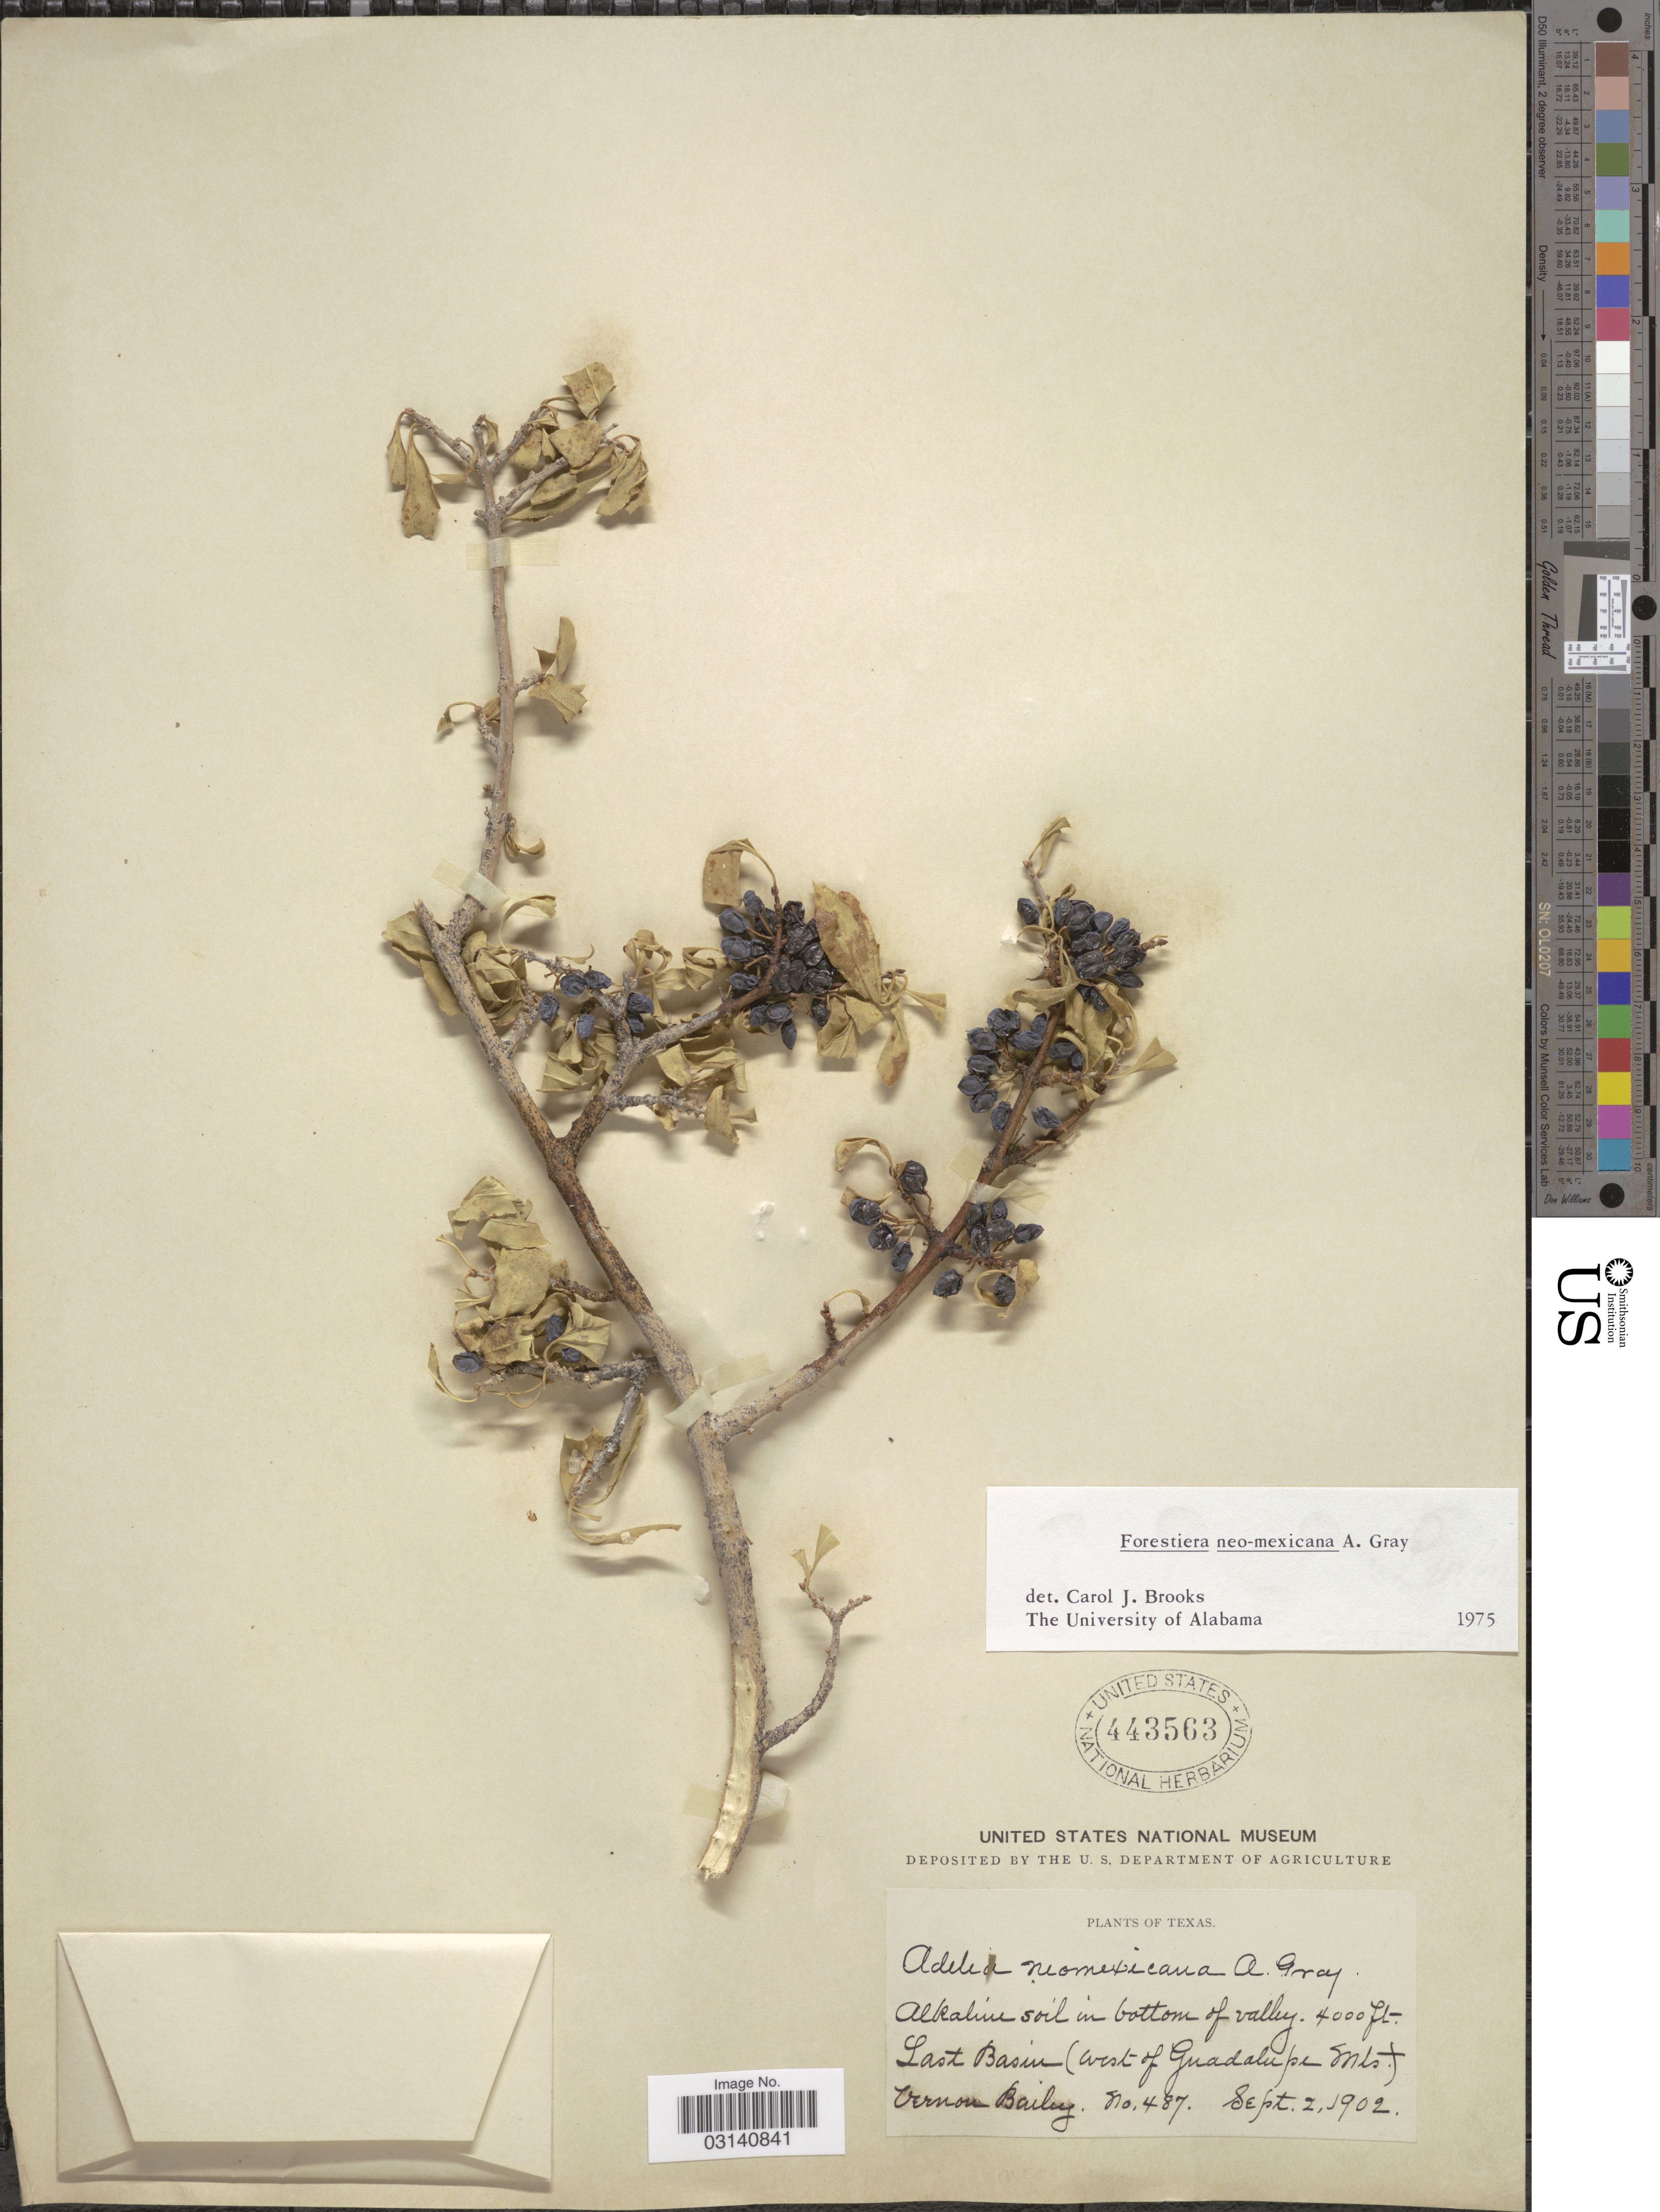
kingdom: Plantae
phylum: Tracheophyta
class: Magnoliopsida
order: Lamiales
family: Oleaceae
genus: Forestiera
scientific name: Forestiera neomexicana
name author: A. Gray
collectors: V. O. Bailey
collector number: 487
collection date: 1902-09-02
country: United States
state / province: Texas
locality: Last Basin (west of Guadalupe Mts.).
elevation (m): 1219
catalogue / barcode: US 443563